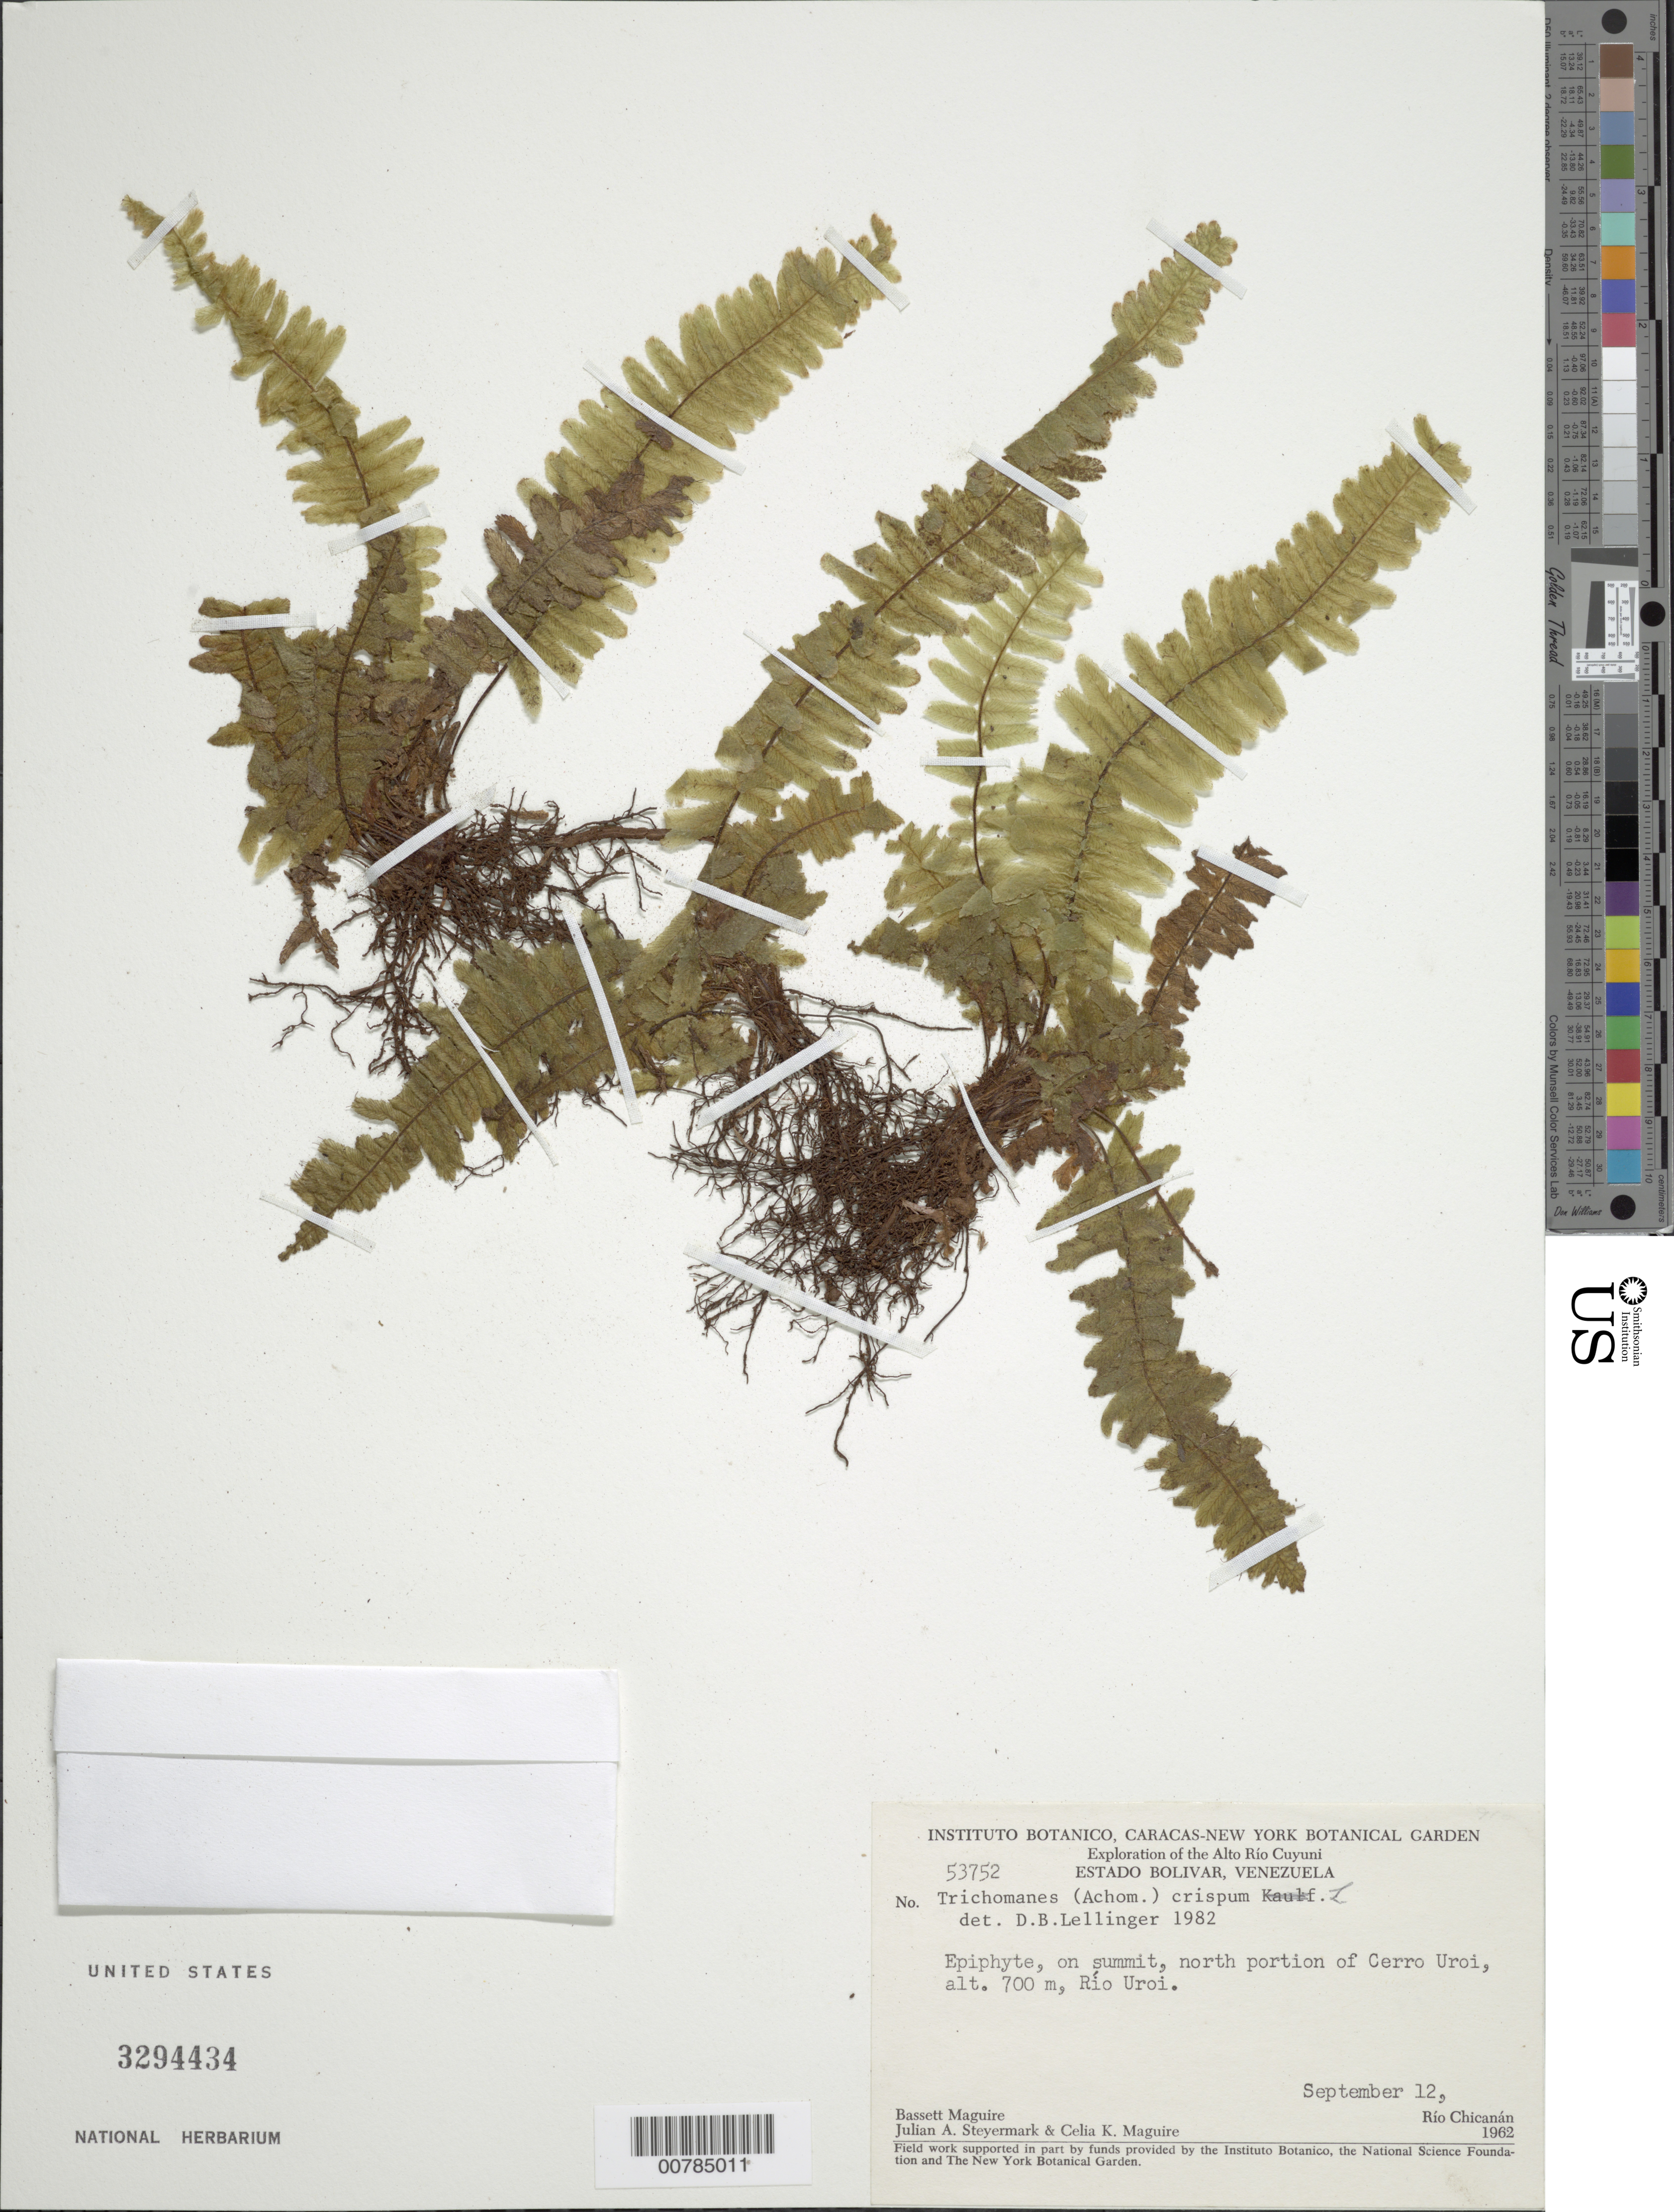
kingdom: Plantae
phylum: Tracheophyta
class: Polypodiopsida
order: Hymenophyllales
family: Hymenophyllaceae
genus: Trichomanes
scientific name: Trichomanes crispum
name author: L.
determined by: Lellinger, David B., (BOT), Smithsonian Institution - National Museum of Natural History (UNITED STATES)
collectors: B. Maguire, J. Steyermark & C. K. Maguire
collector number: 53752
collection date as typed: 12-Sep-62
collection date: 1962-09-12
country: Venezuela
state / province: Bolívar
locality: Alto Río Cuyuni, Cerro Uroi, summit of north portion, Río Uroi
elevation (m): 700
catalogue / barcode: US 3294434